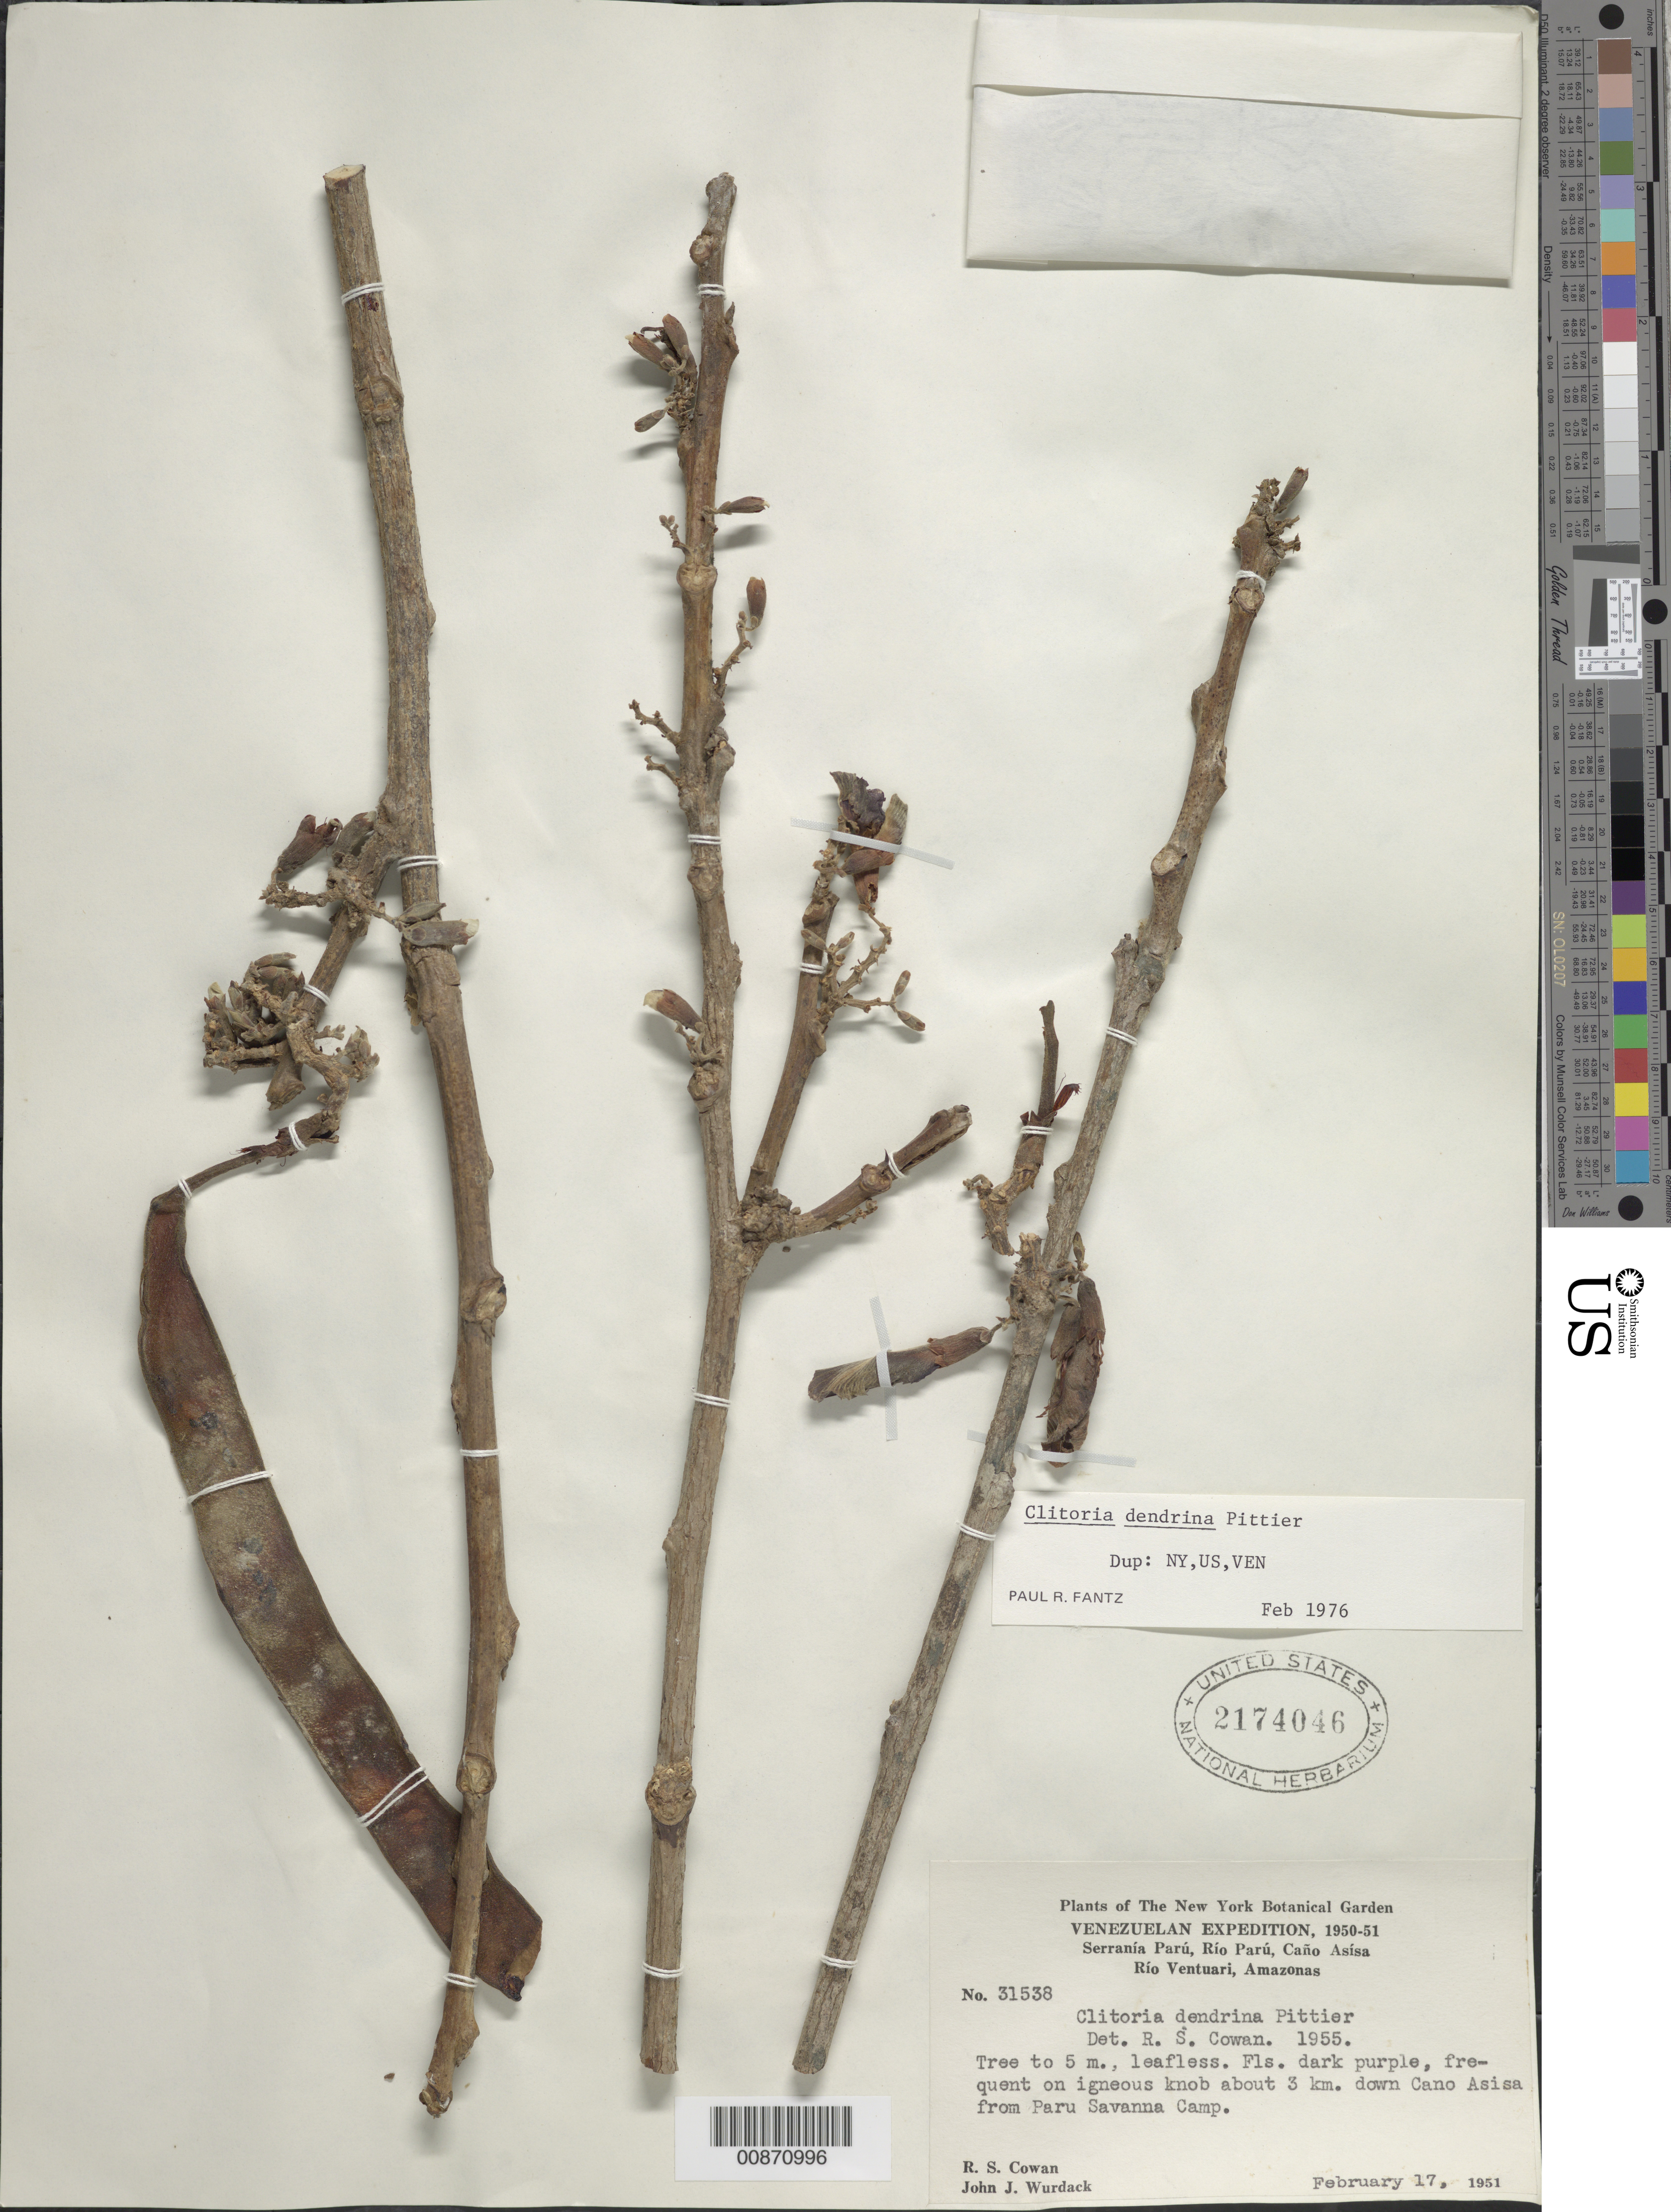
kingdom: Plantae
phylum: Tracheophyta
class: Magnoliopsida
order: Fabales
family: Fabaceae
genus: Clitoria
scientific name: Clitoria dendrina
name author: Pittier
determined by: Fantz, P. R., (FLAS), University of Florida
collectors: R. S. Cowan & J. J. Wurdack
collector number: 31538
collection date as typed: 17-Feb-51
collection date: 1951-02-17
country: Venezuela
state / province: Amazonas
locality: Río Parú, Caño Asisa, 3 km below Parú Savanna Camp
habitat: Igneous knob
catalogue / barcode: US 2174046